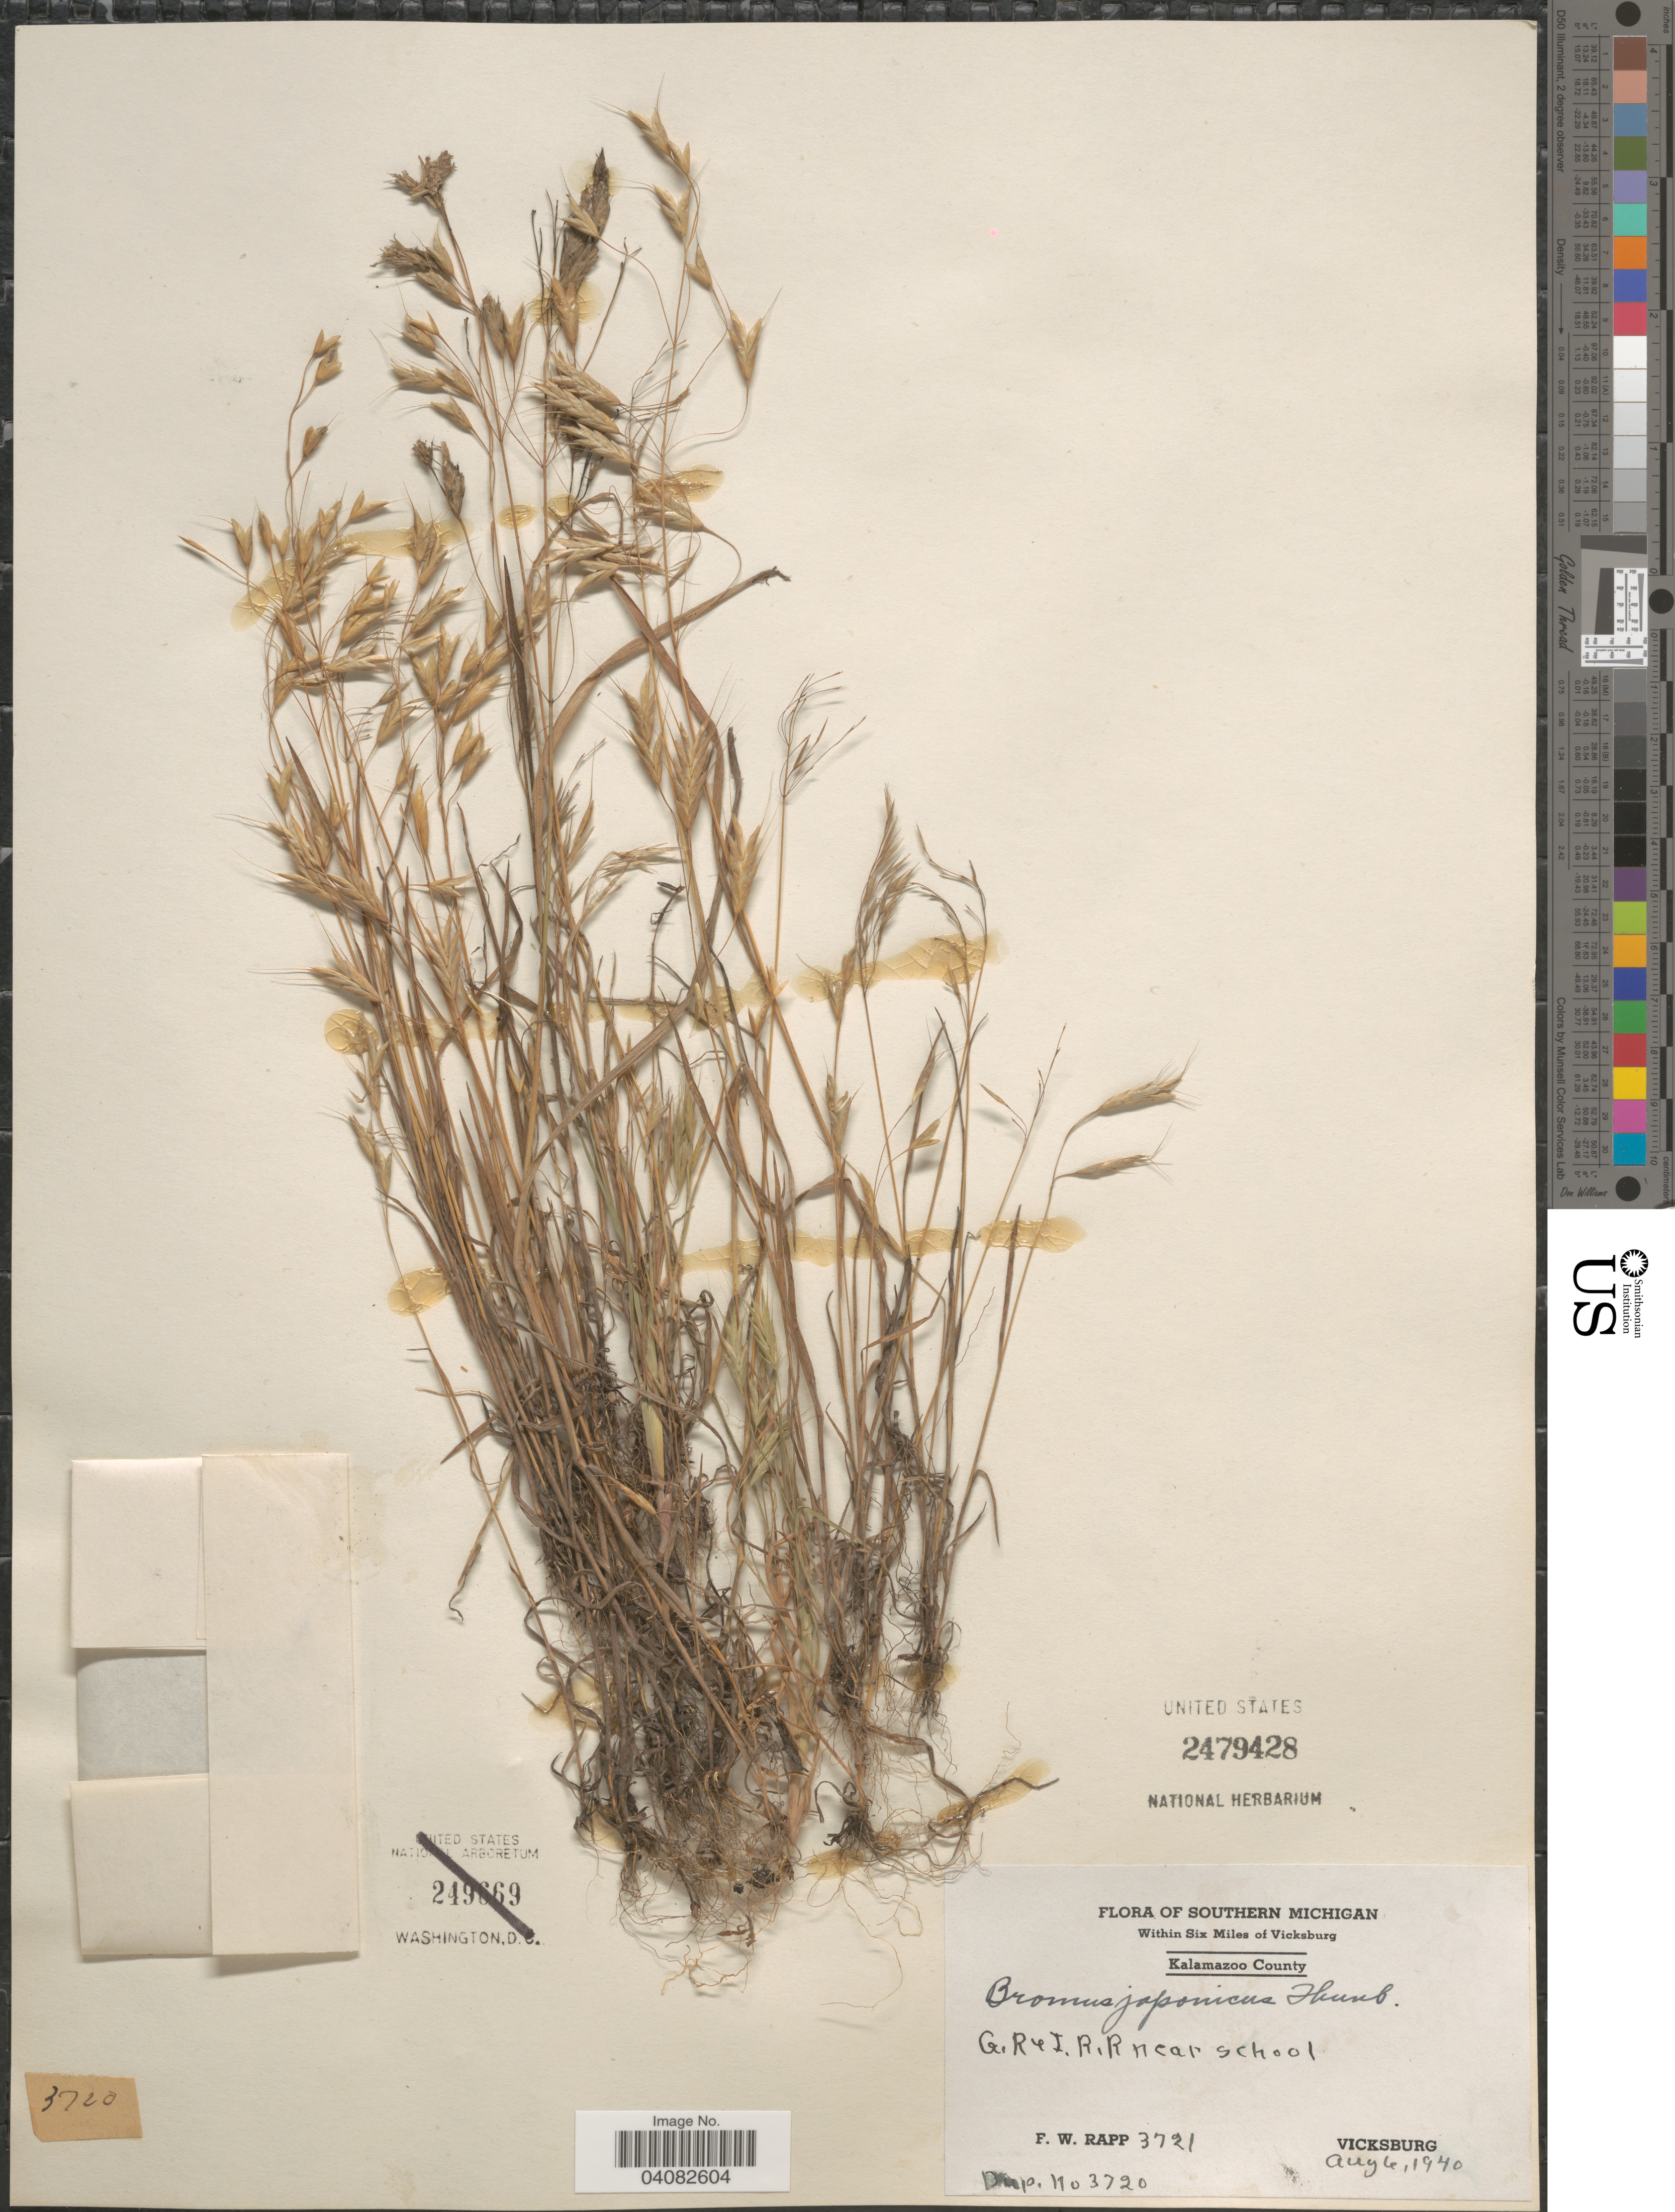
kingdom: Plantae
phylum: Tracheophyta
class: Liliopsida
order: Poales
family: Poaceae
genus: Bromus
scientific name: Bromus japonicus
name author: Houtt.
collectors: F. Rapp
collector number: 3721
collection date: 1940-08-06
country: United States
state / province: Michigan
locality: Southern Michigan. Within Six Miles of Vicksburg. Kalamazoo County. Vicksburg.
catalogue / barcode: US 2479428